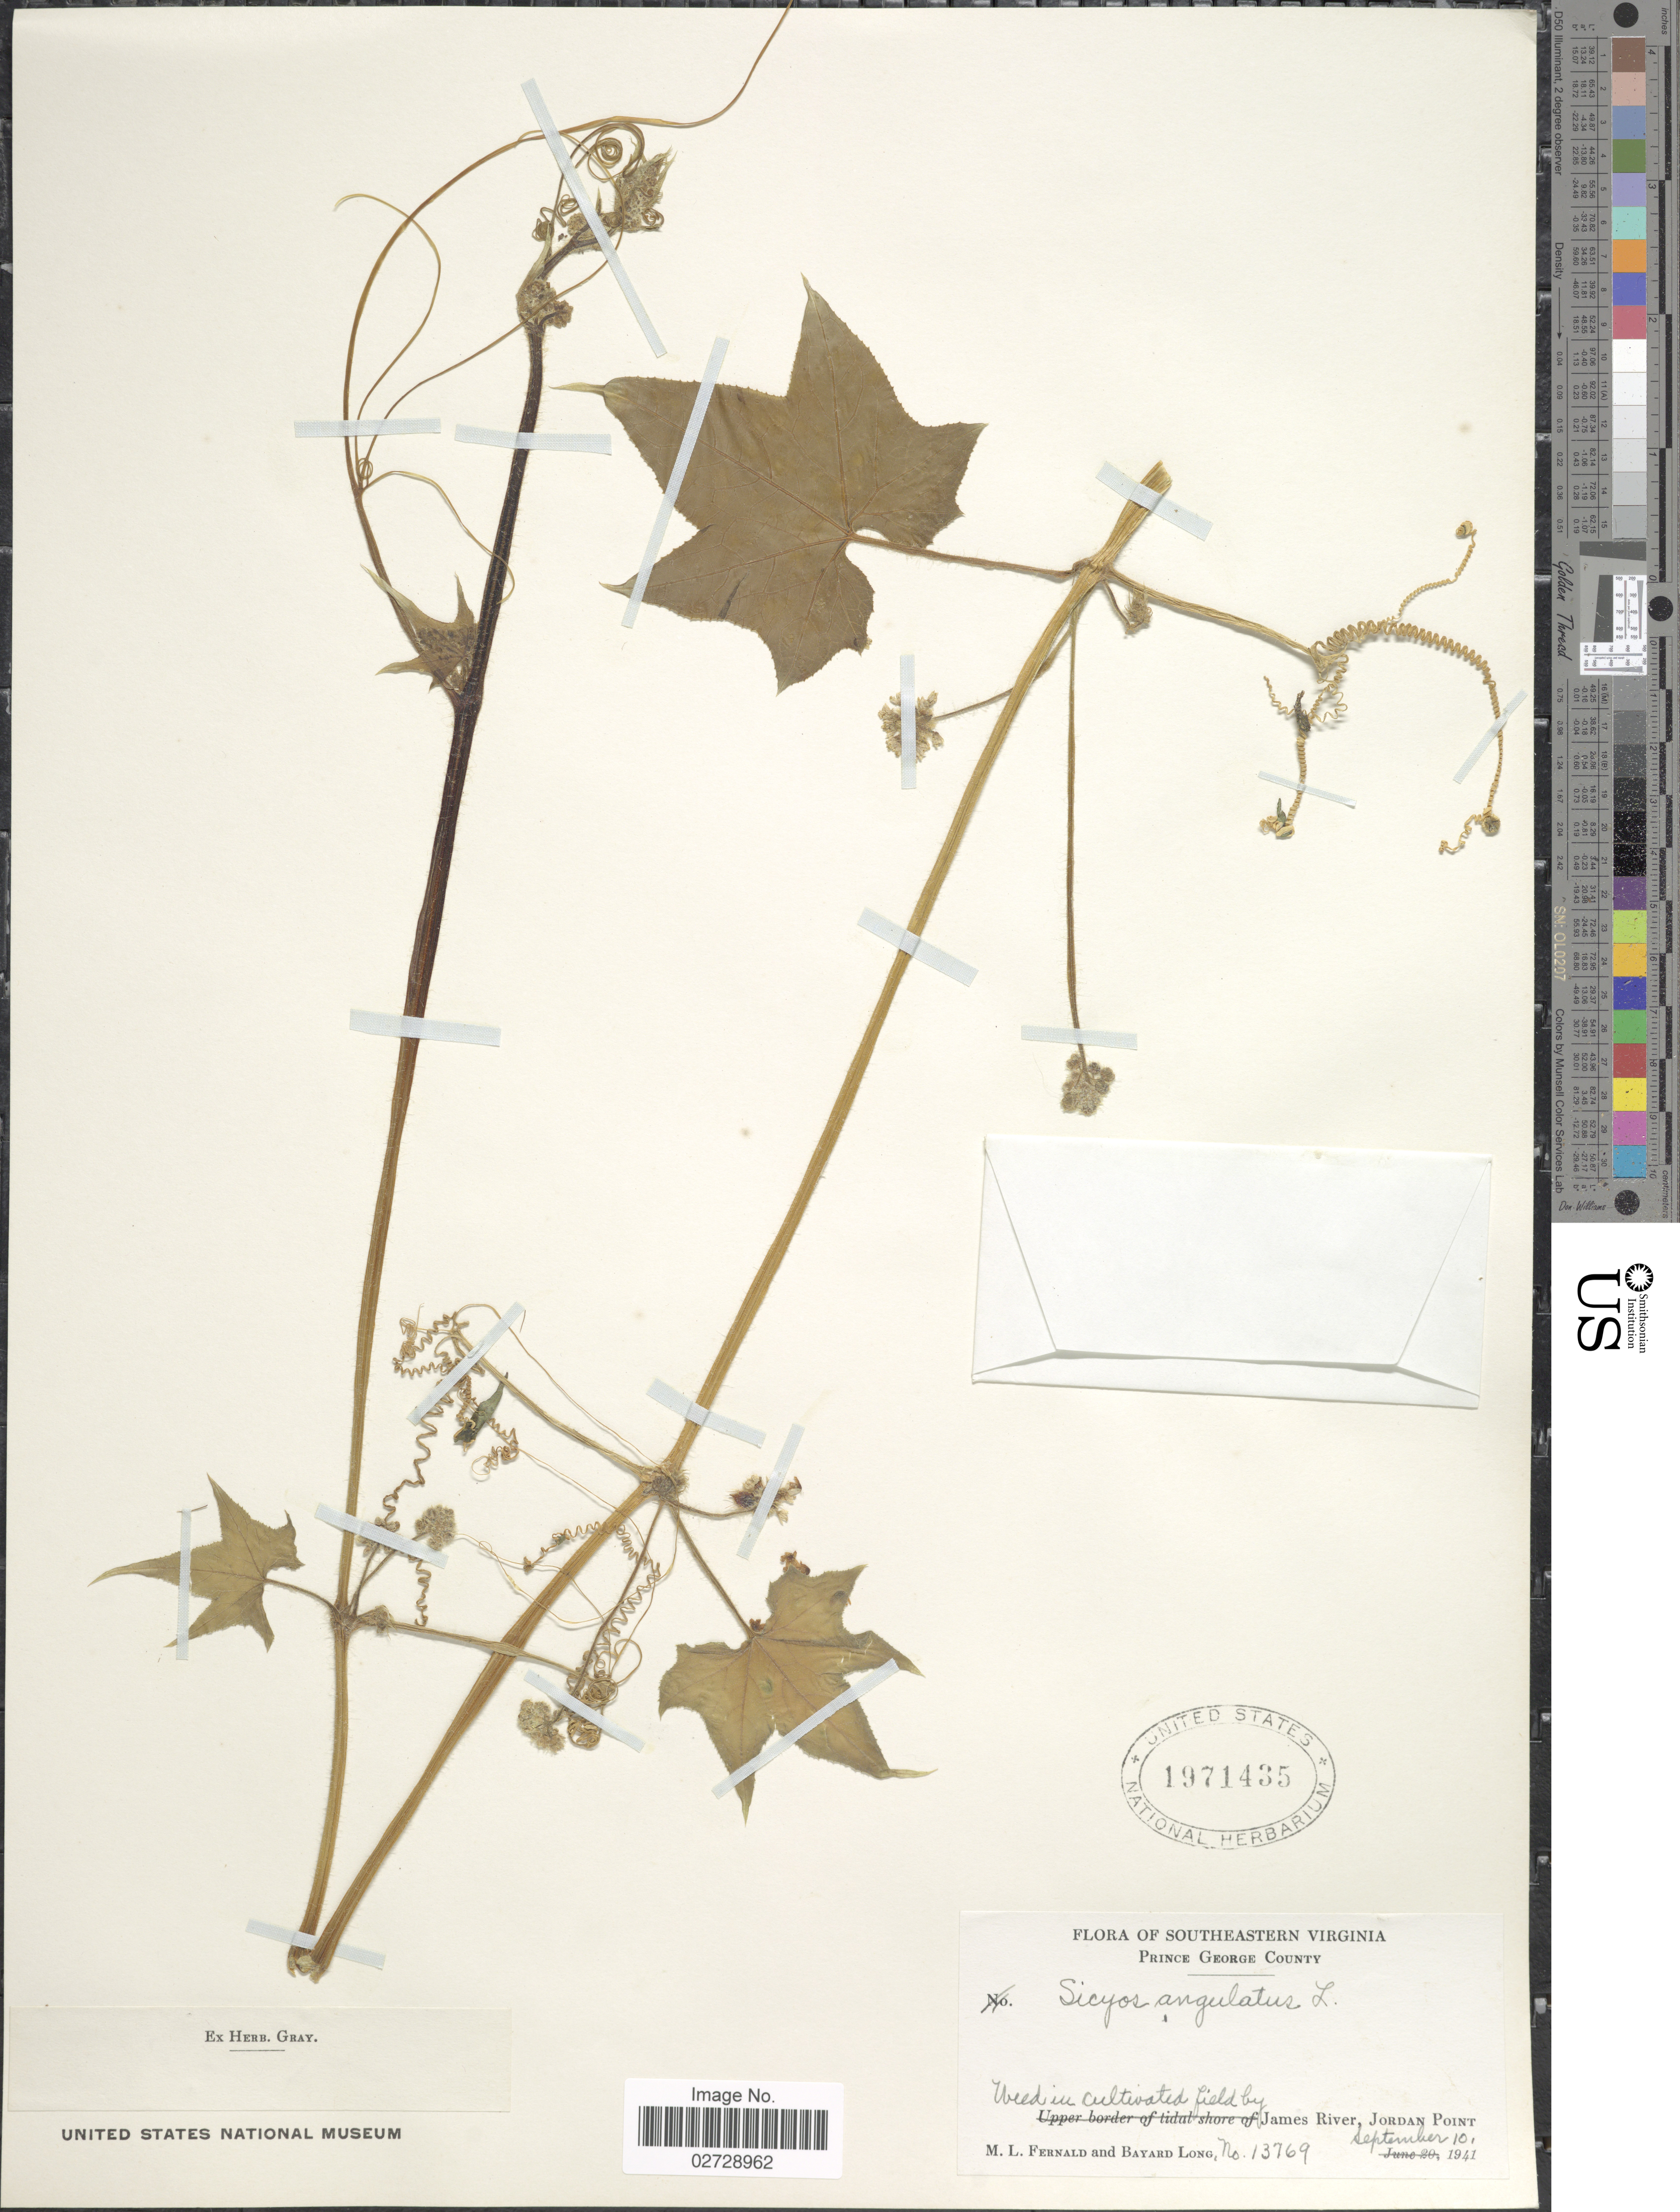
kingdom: Plantae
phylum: Tracheophyta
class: Magnoliopsida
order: Cucurbitales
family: Cucurbitaceae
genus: Sicyos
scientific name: Sicyos angulatus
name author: L.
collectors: M. L. Fernald & B. Long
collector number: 13769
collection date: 1941-09-10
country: United States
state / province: Virginia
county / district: Prince George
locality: Southeastern Virginia, Prince George County, Weed in cultivated field by James River, Jordan Point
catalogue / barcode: US 1971435